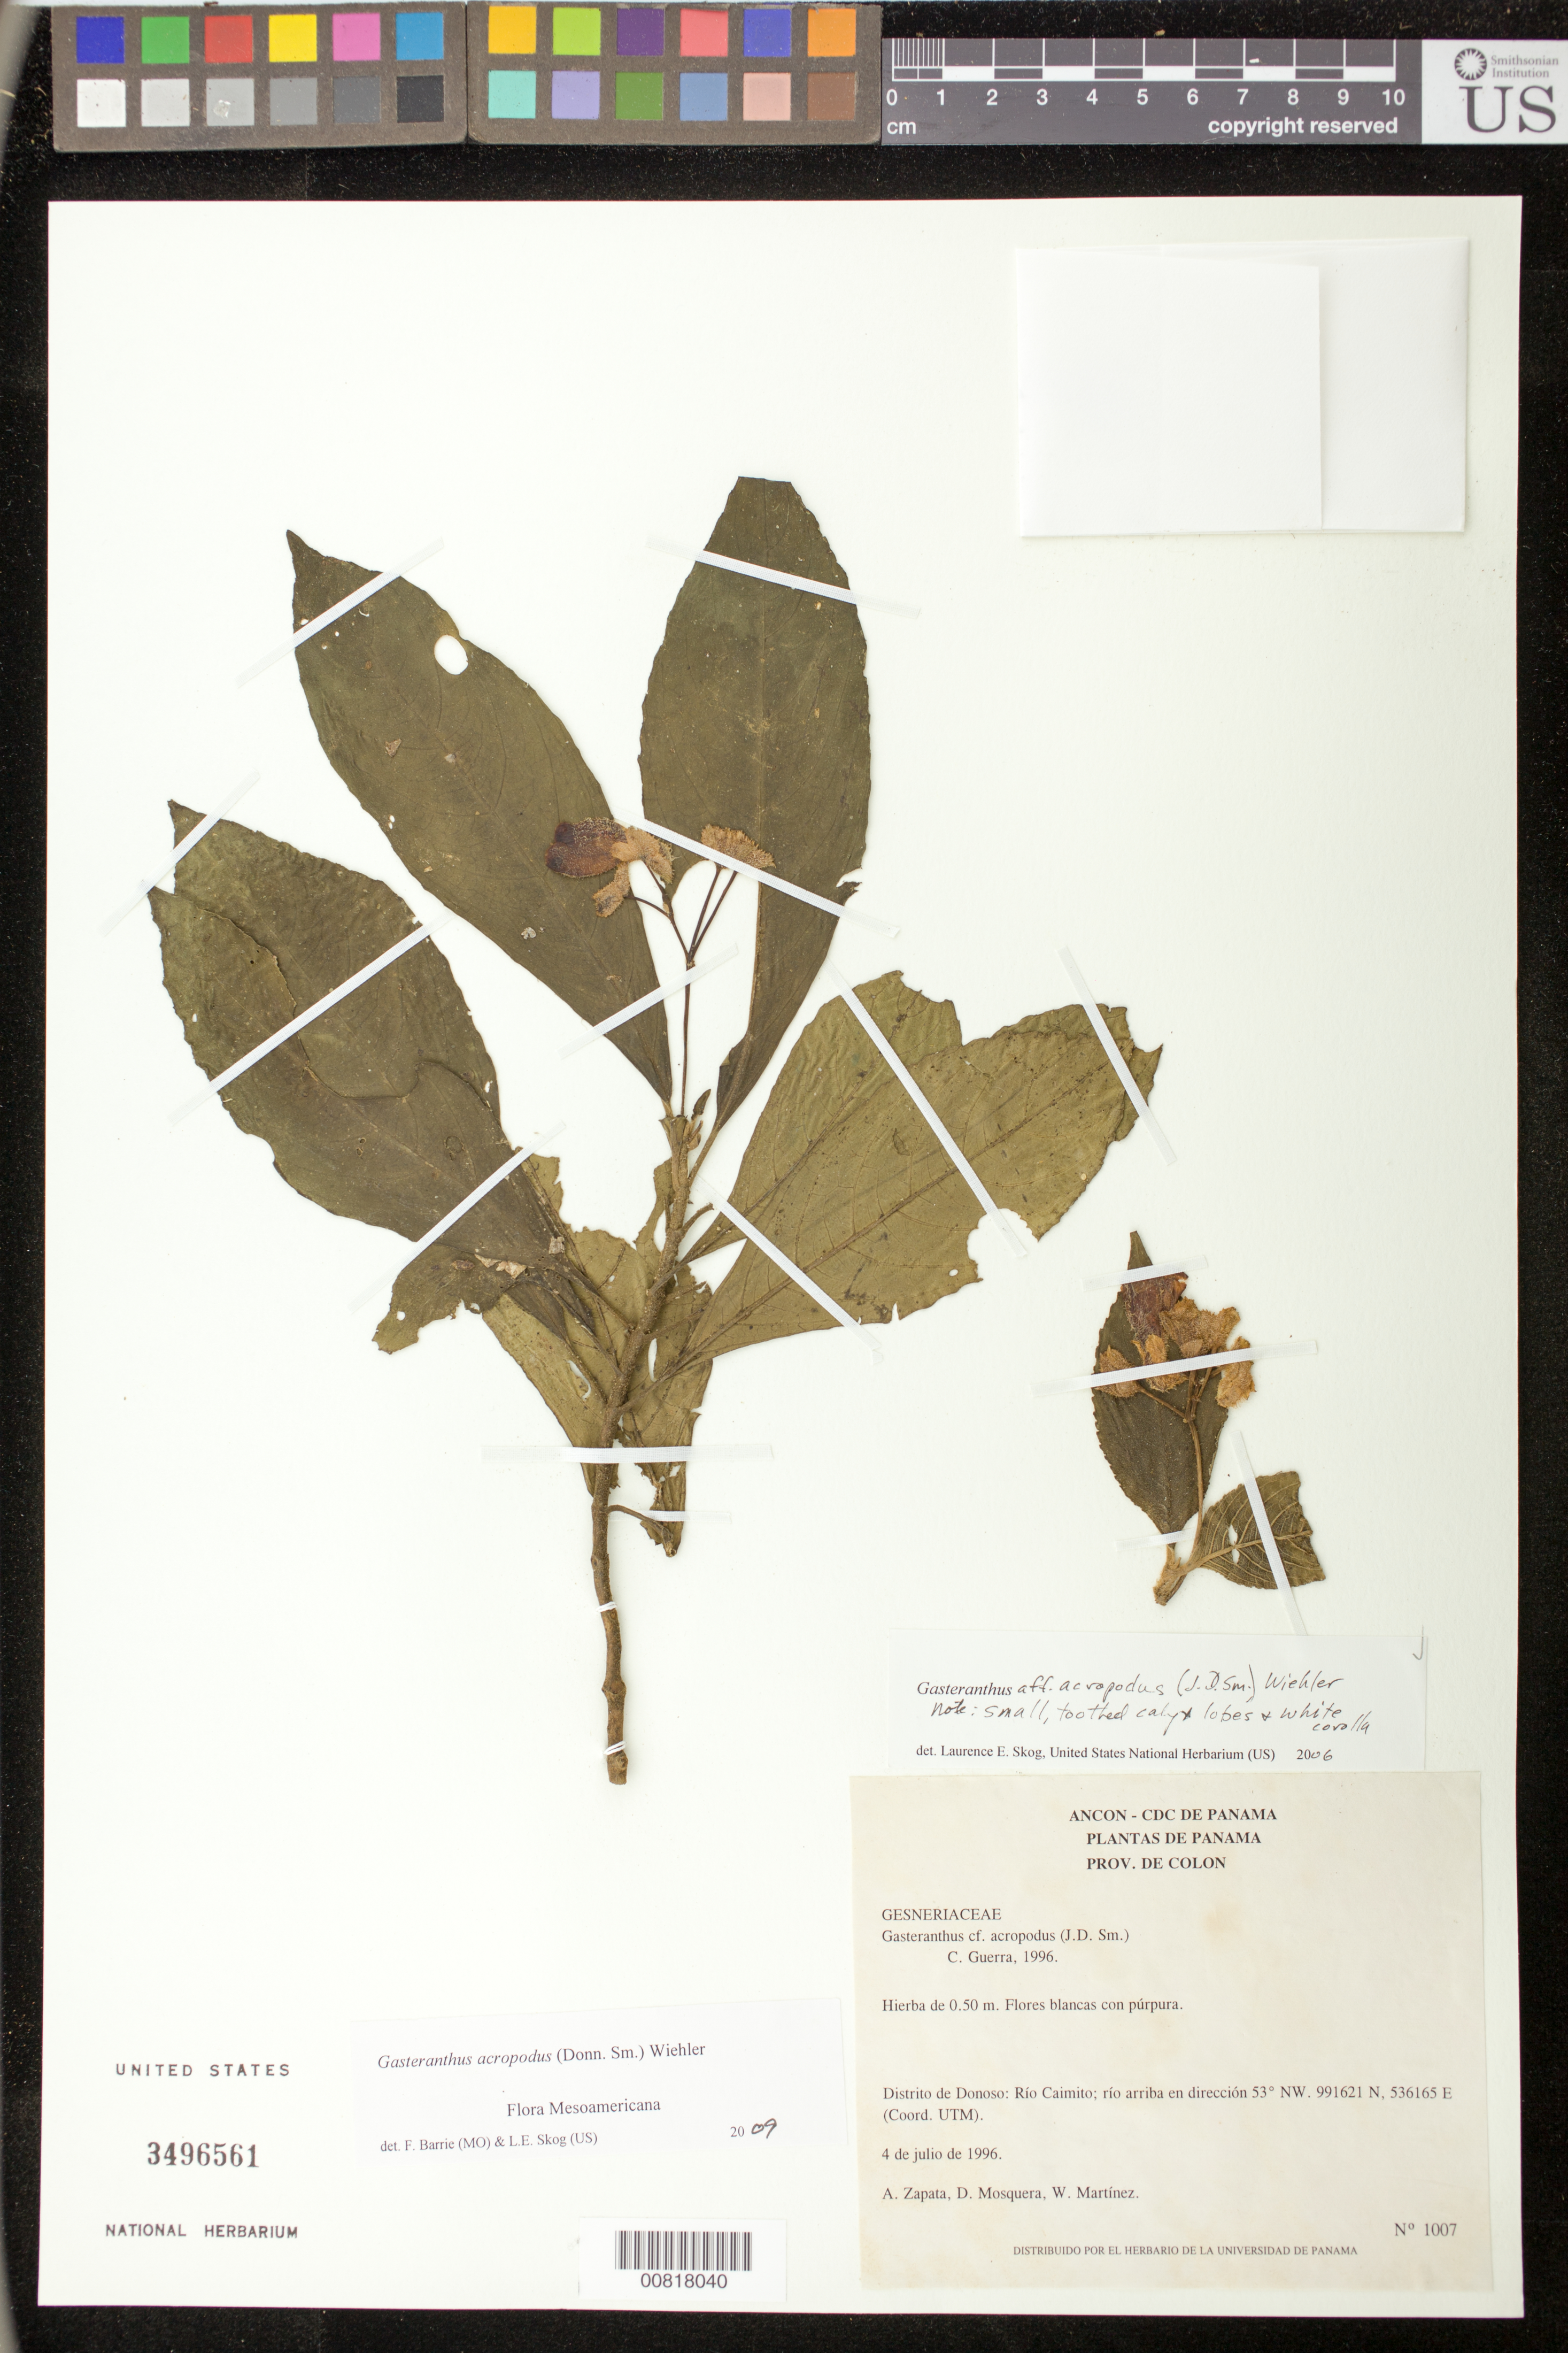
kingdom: Plantae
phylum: Tracheophyta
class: Magnoliopsida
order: Lamiales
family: Gesneriaceae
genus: Gasteranthus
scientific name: Gasteranthus acropodus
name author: (Donn. Sm.) Wiehler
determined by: Skog, Laurence E.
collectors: A. Zapata, D. Mosquera & W. Martínez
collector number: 1007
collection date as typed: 04 Jul 1996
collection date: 1996-07-04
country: Panama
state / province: Colón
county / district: Donoso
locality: Distrito de Donoso: Rio Caimito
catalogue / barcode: US 3496561